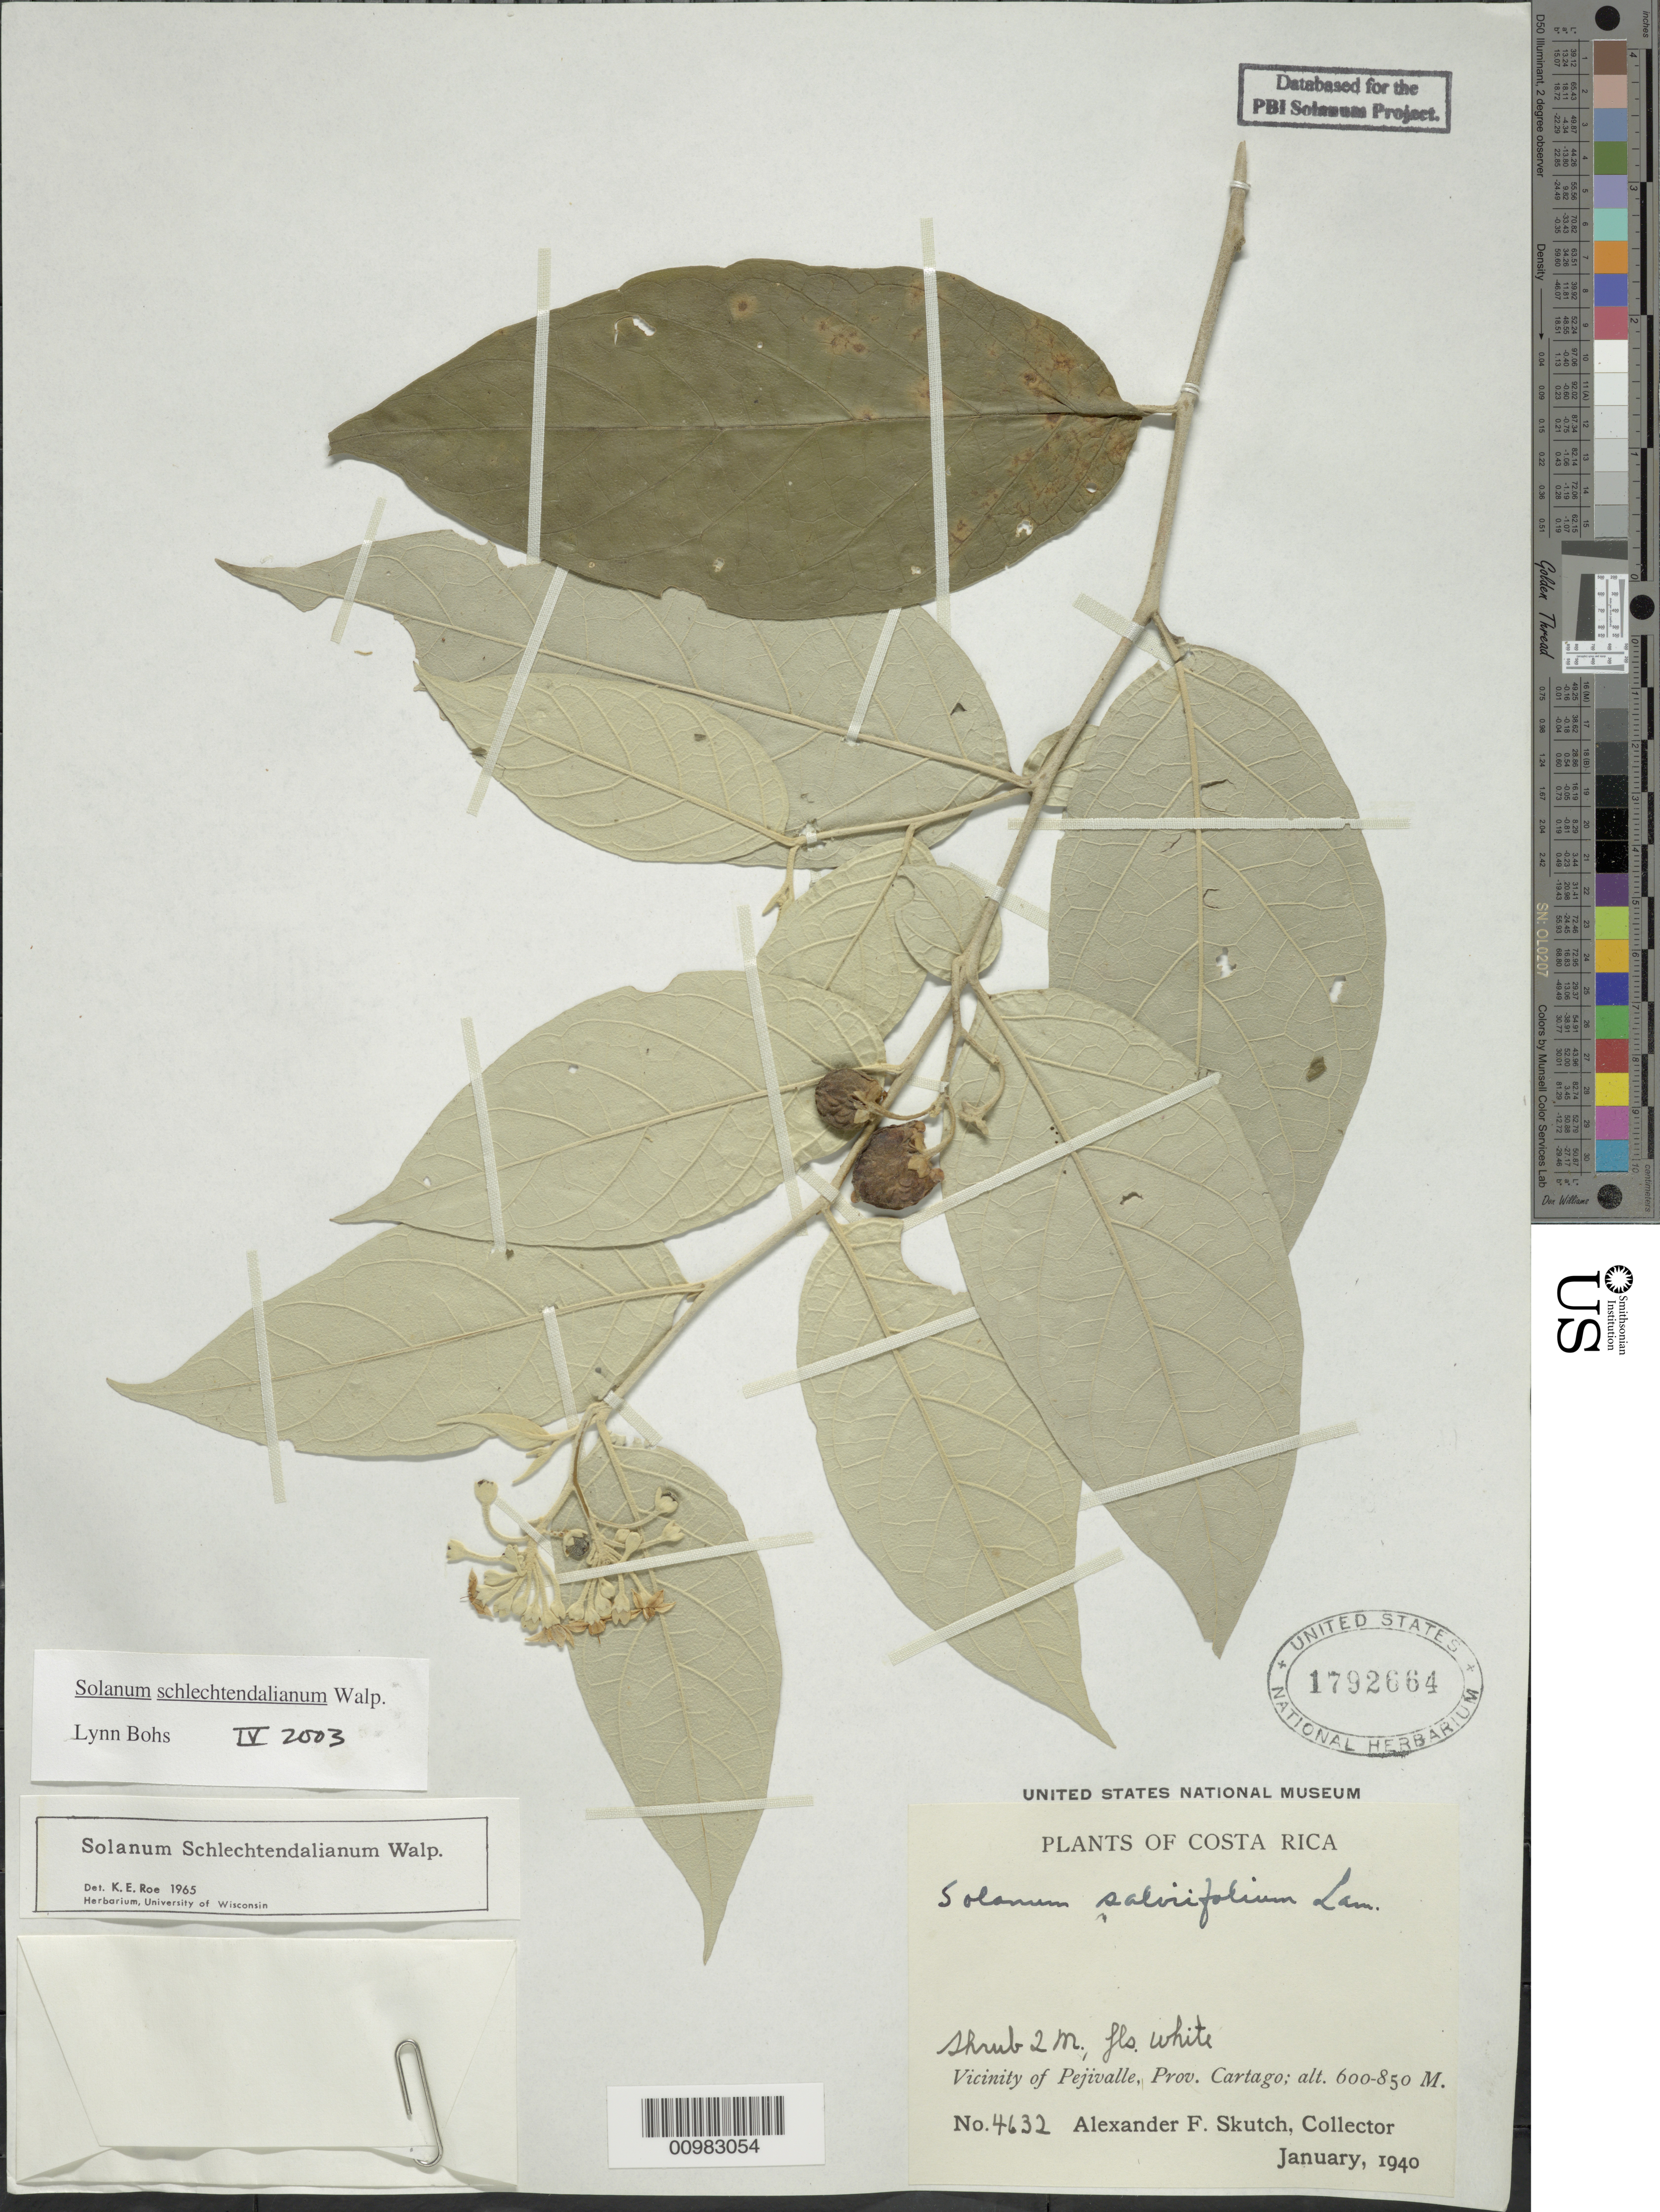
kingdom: Plantae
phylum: Tracheophyta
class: Magnoliopsida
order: Solanales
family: Solanaceae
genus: Solanum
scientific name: Solanum schlechtendalianum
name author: Walp.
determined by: Bohs, L. A.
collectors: A. F. Skutch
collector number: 4632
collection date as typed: Jan 1940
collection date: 1940-01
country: Costa Rica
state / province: Cartago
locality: Vicinity of Pejivalle.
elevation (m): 600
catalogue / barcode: US 1792664